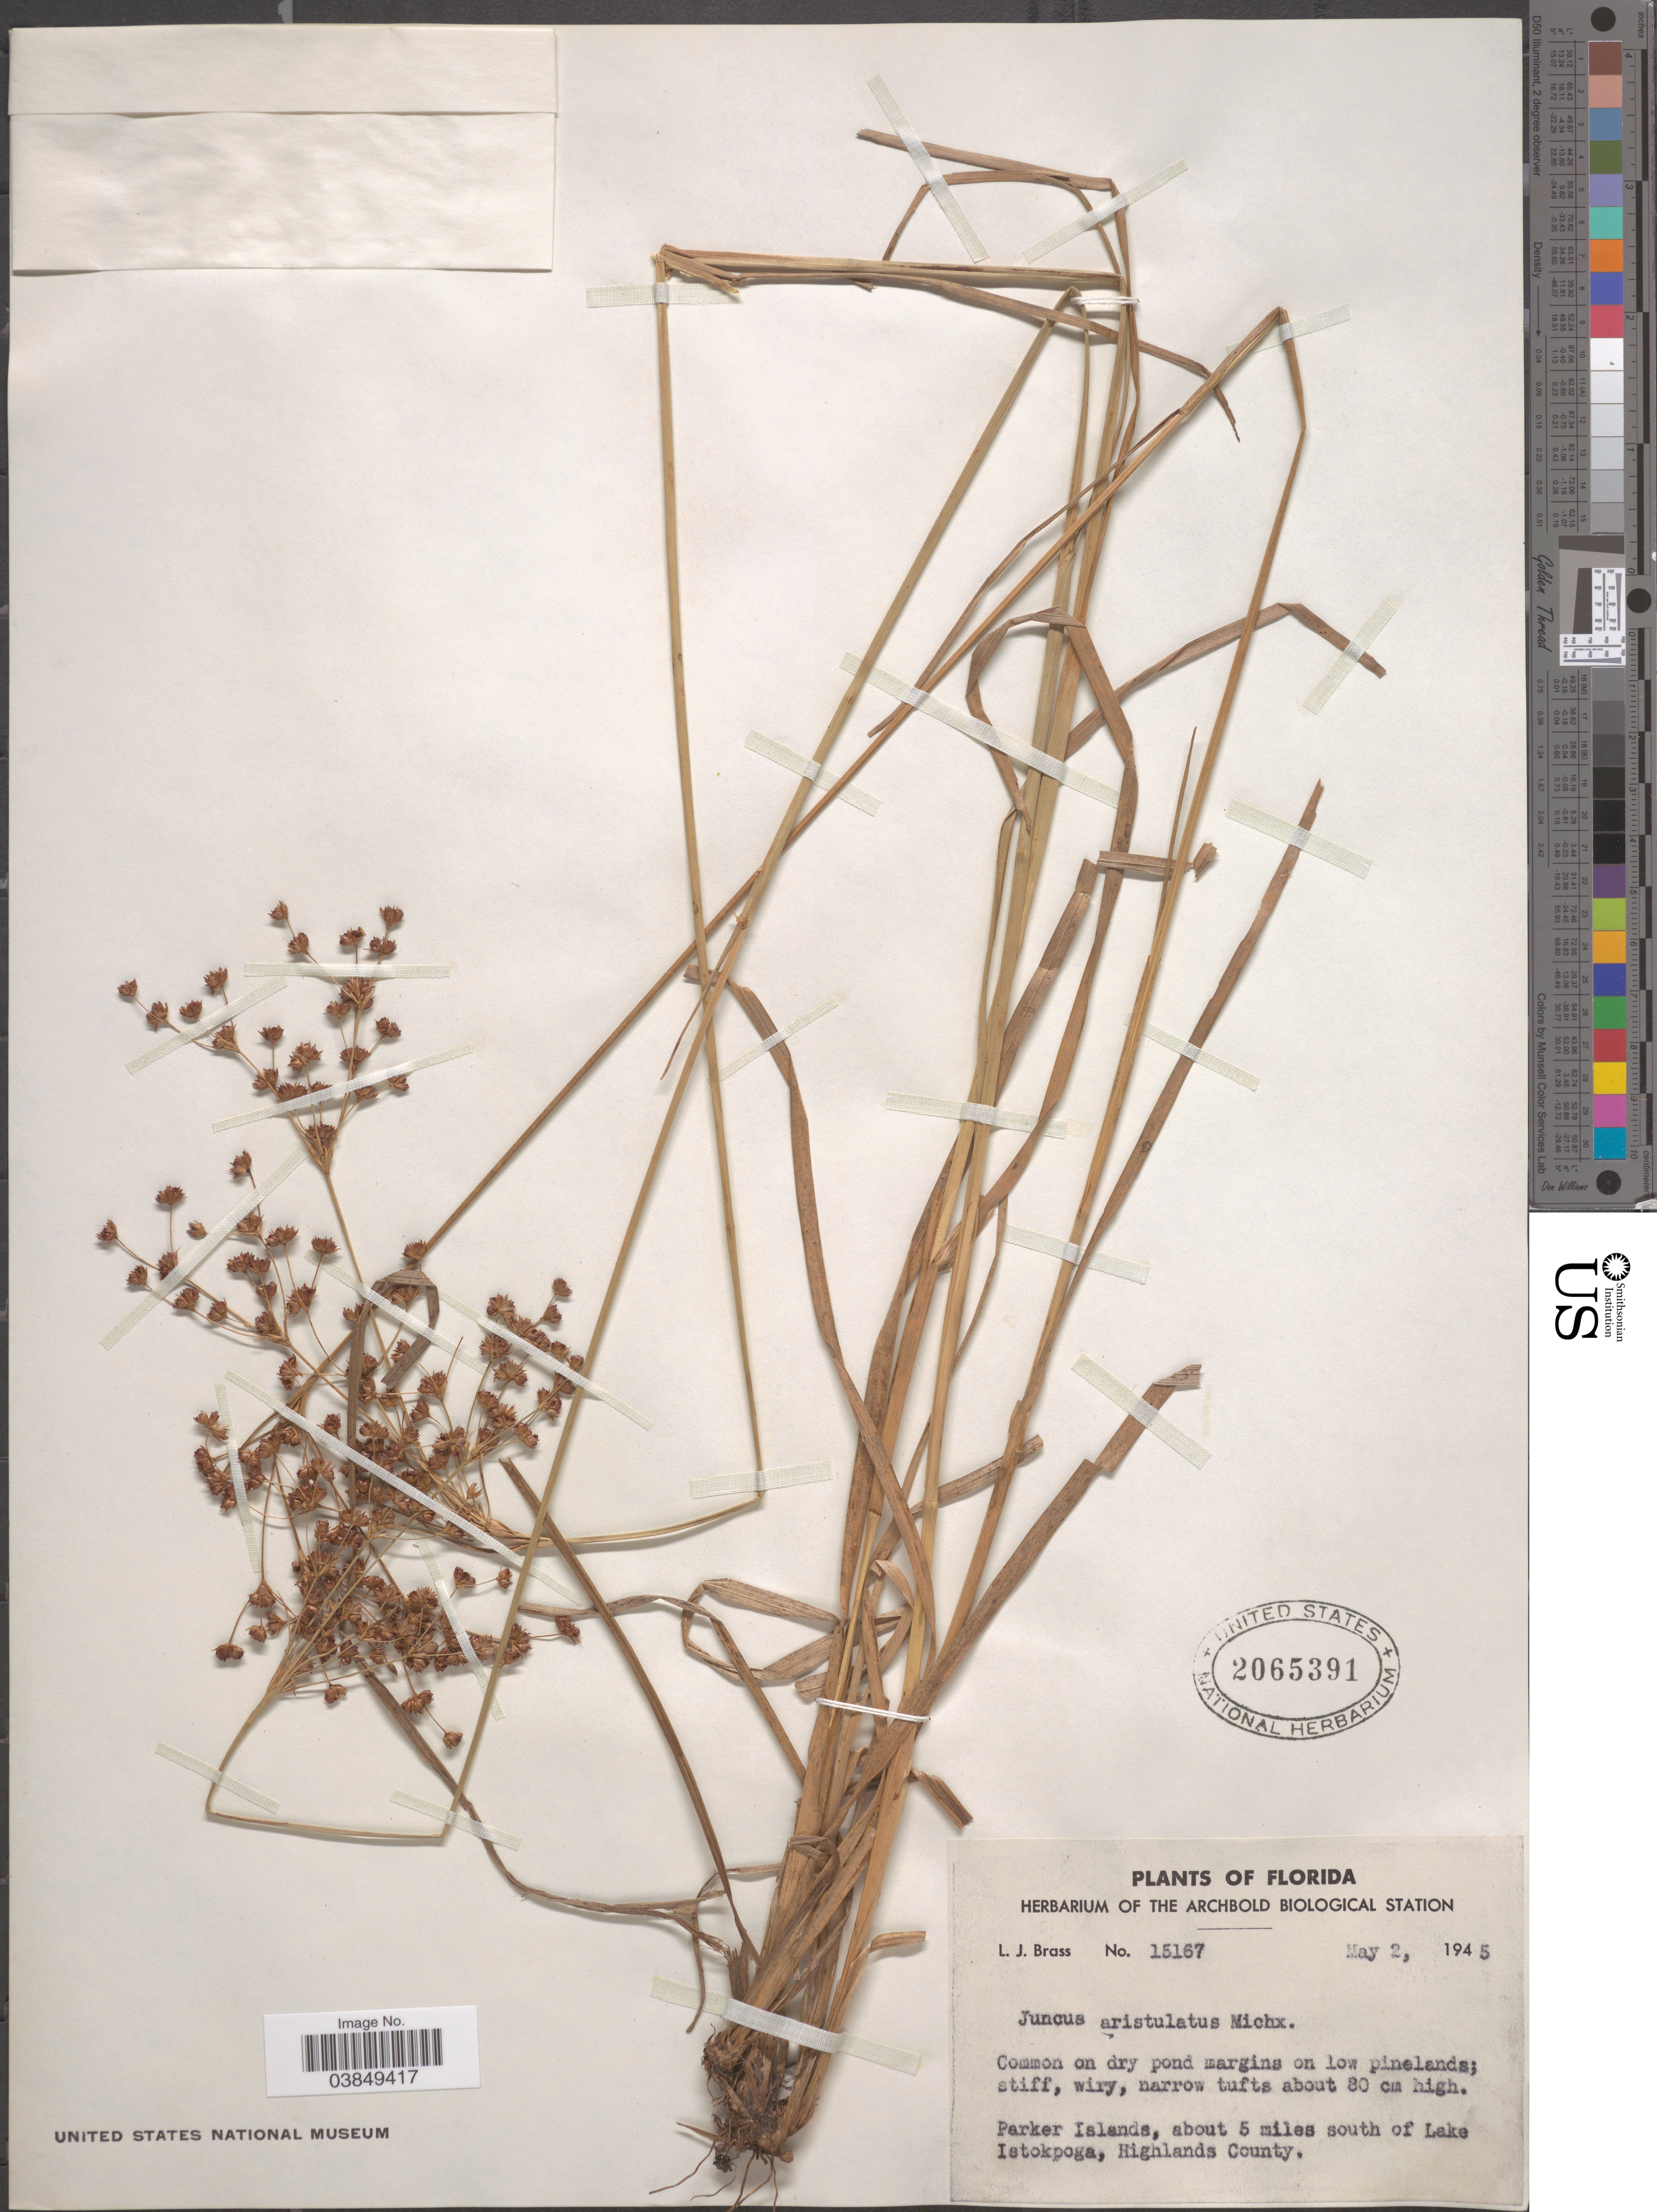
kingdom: Plantae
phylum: Tracheophyta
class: Liliopsida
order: Poales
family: Juncaceae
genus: Juncus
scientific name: Juncus aristulatus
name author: Michx.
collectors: L. J. Brass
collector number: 15167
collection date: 1945-05-02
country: United States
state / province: Florida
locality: Parker Islands, about 5 miles south of Lake Istokpoga, Highlands County.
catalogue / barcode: US 2065391